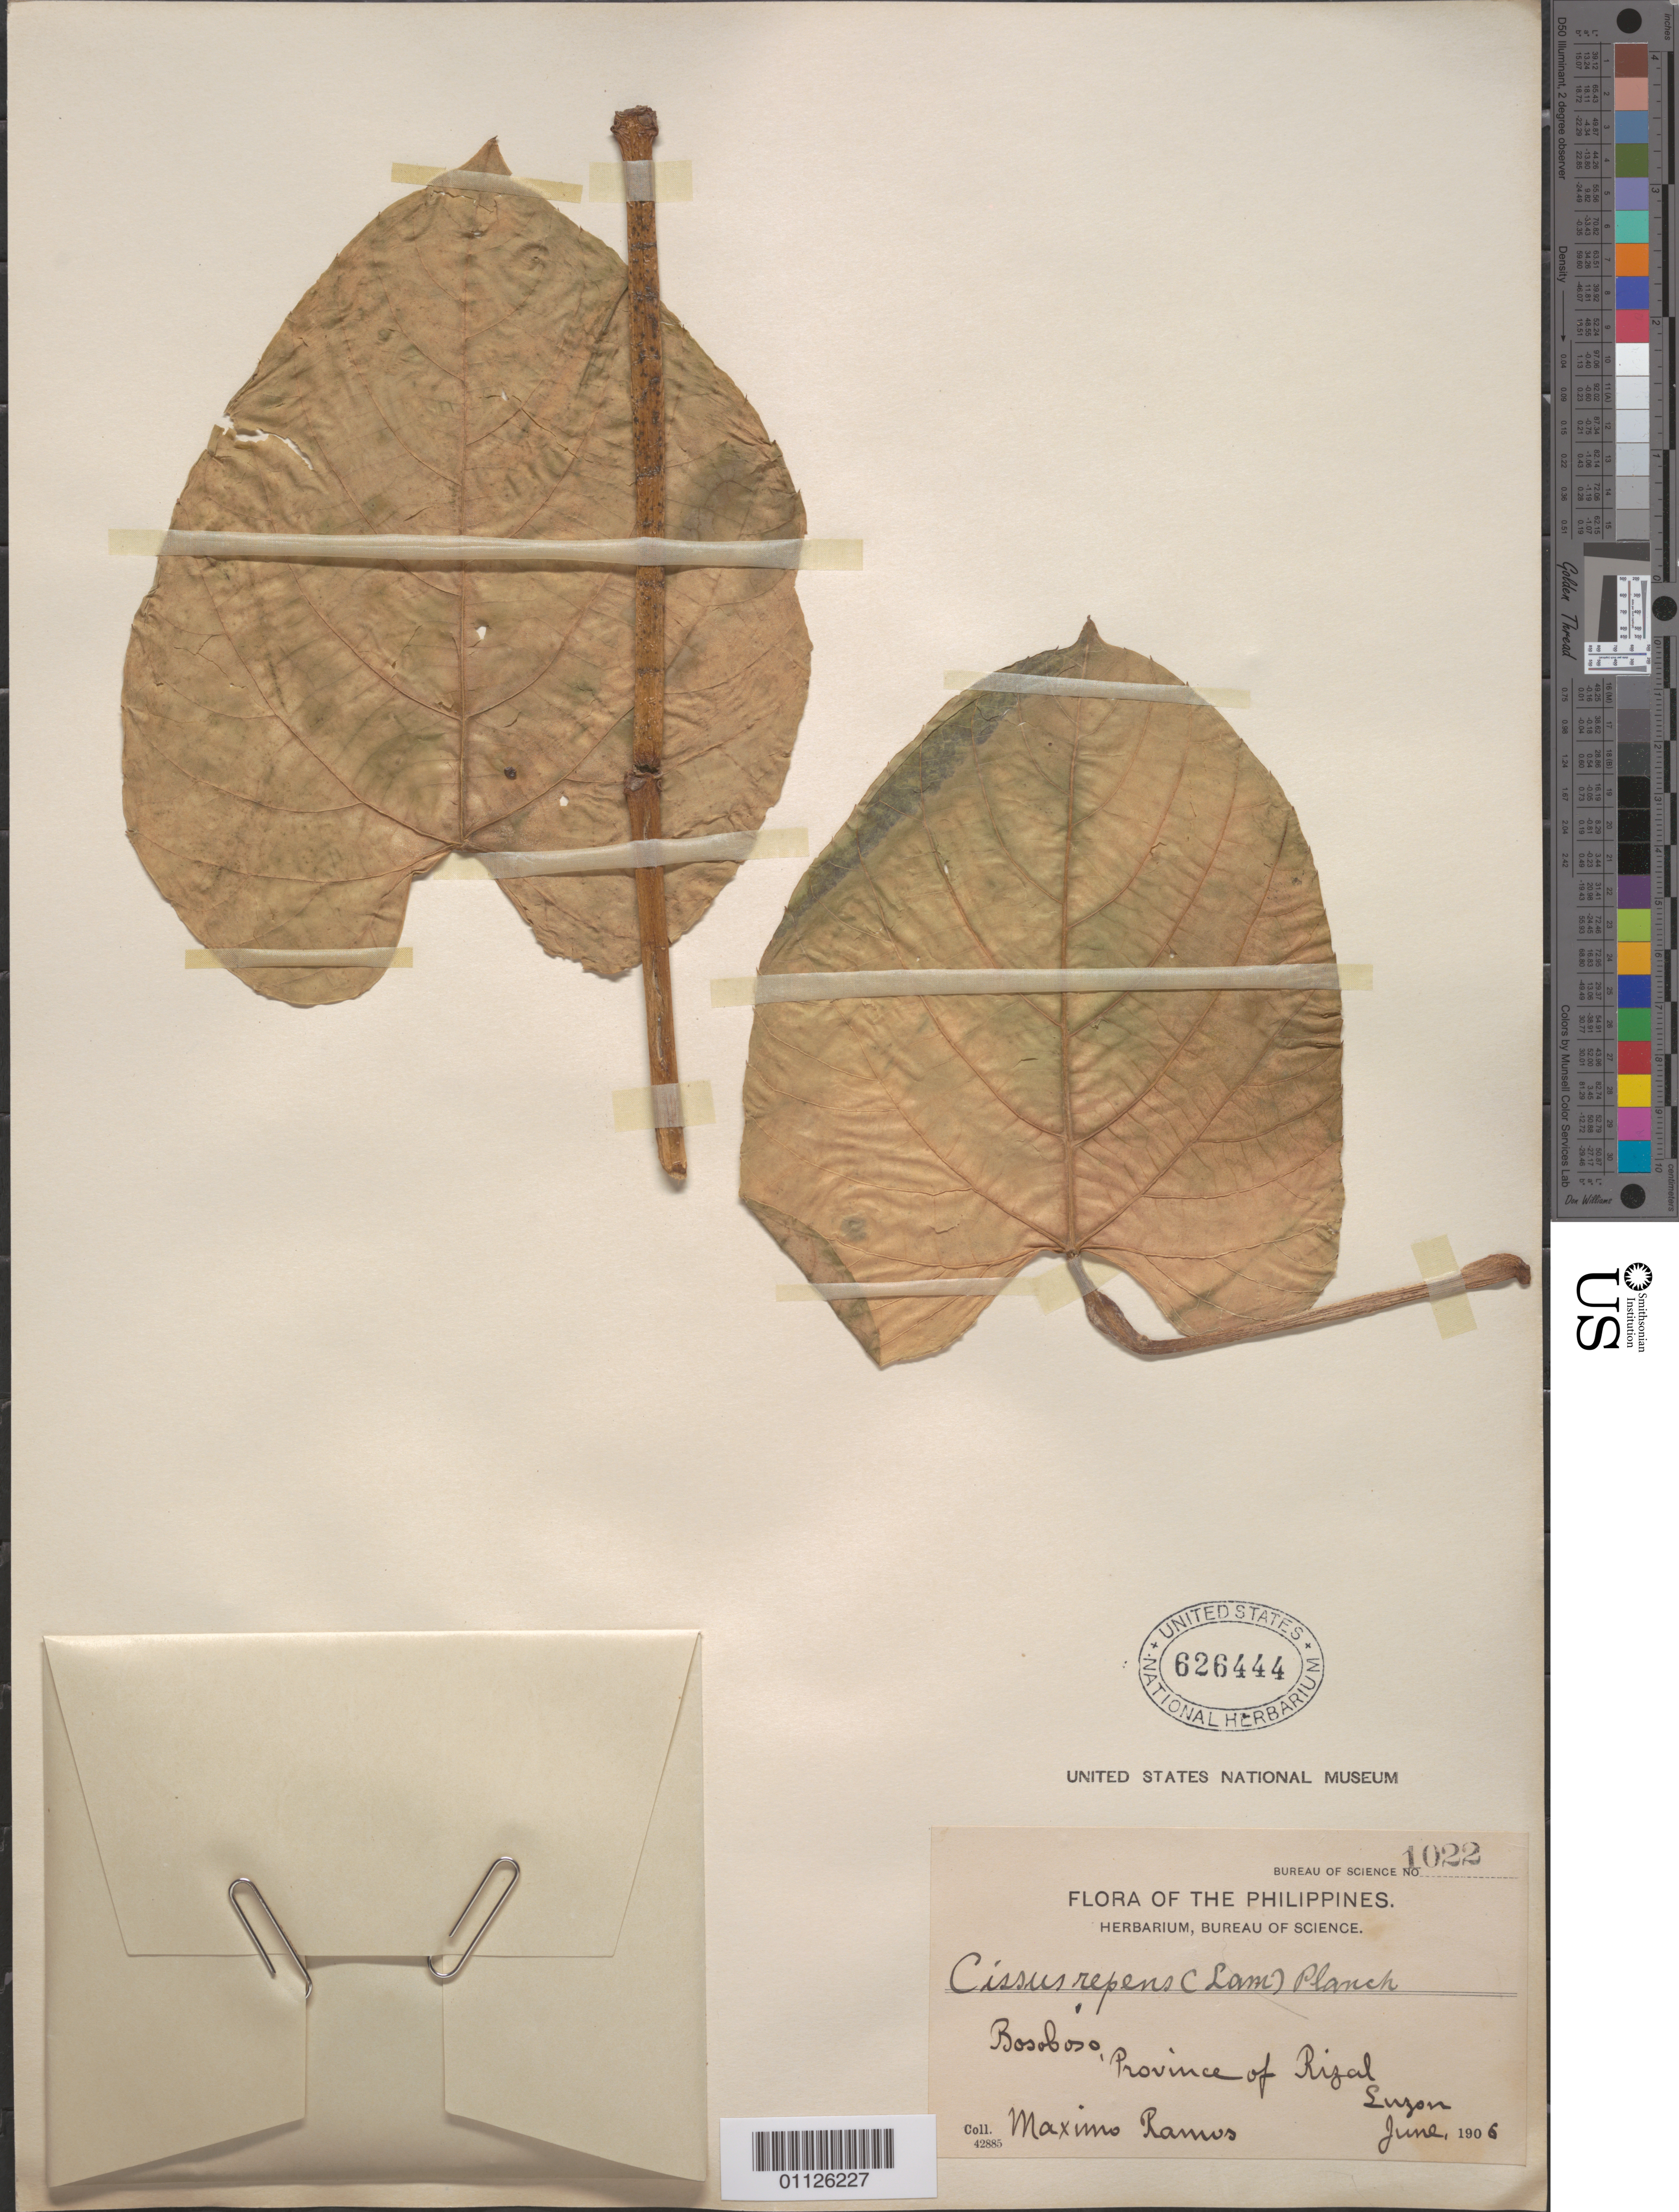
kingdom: Plantae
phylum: Tracheophyta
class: Magnoliopsida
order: Vitales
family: Vitaceae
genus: Cissus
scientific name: Cissus repens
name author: Lam.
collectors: M. Ramos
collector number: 1022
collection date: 1906-06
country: Philippines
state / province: Calabarzon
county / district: Rizal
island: Luzon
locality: Bosoboso. Luzon.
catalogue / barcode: US 626444